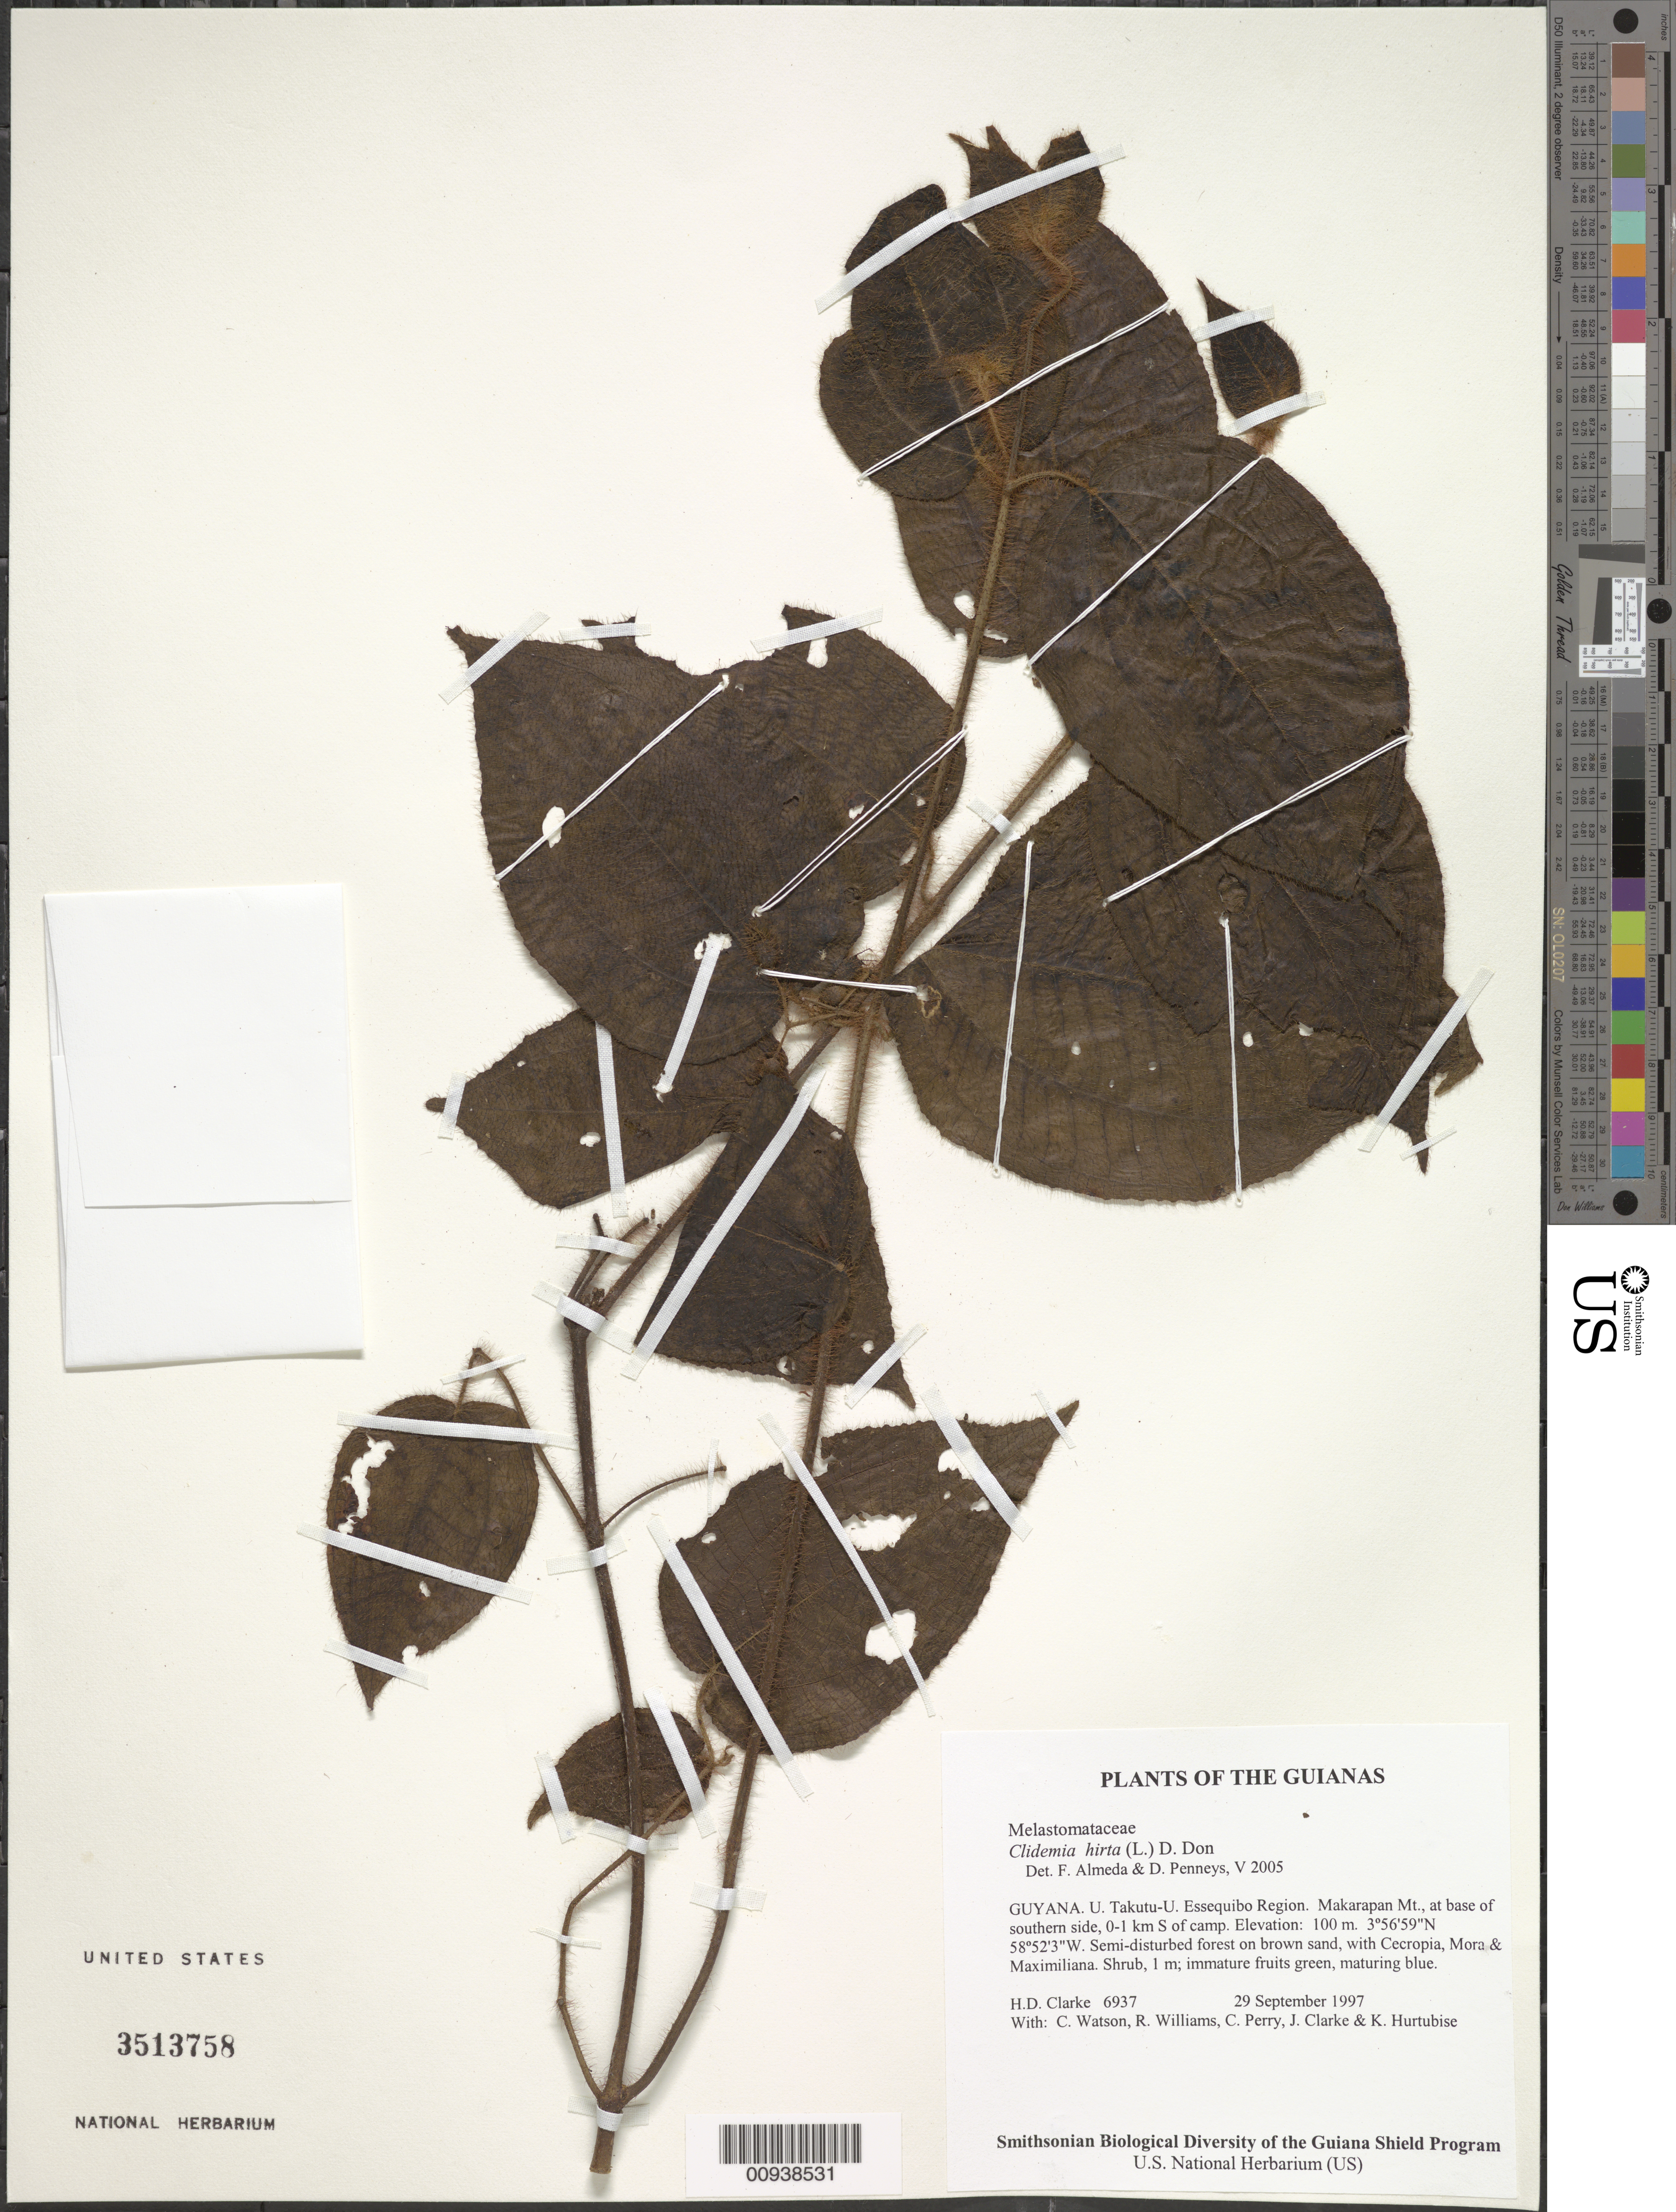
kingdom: Plantae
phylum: Tracheophyta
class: Magnoliopsida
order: Myrtales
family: Melastomataceae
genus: Clidemia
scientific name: Clidemia hirta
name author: (L.) D. Don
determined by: Almeda, F.; Penneys, D. S.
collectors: H. D. Clarke, C. Watson, R. Williams, C. Perry, J. Clarke & K. Hurtubise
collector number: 6937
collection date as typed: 29 September 1997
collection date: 1997-09-29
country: Guyana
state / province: U. Takutu-U. Essequibo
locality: Makarapan Mt., at base of southern side, 0-1 km S of camp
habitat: Semi-disturbed forest on brown sand, with Cecropia, Mora & Maximiliana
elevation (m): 100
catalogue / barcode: US 3513758